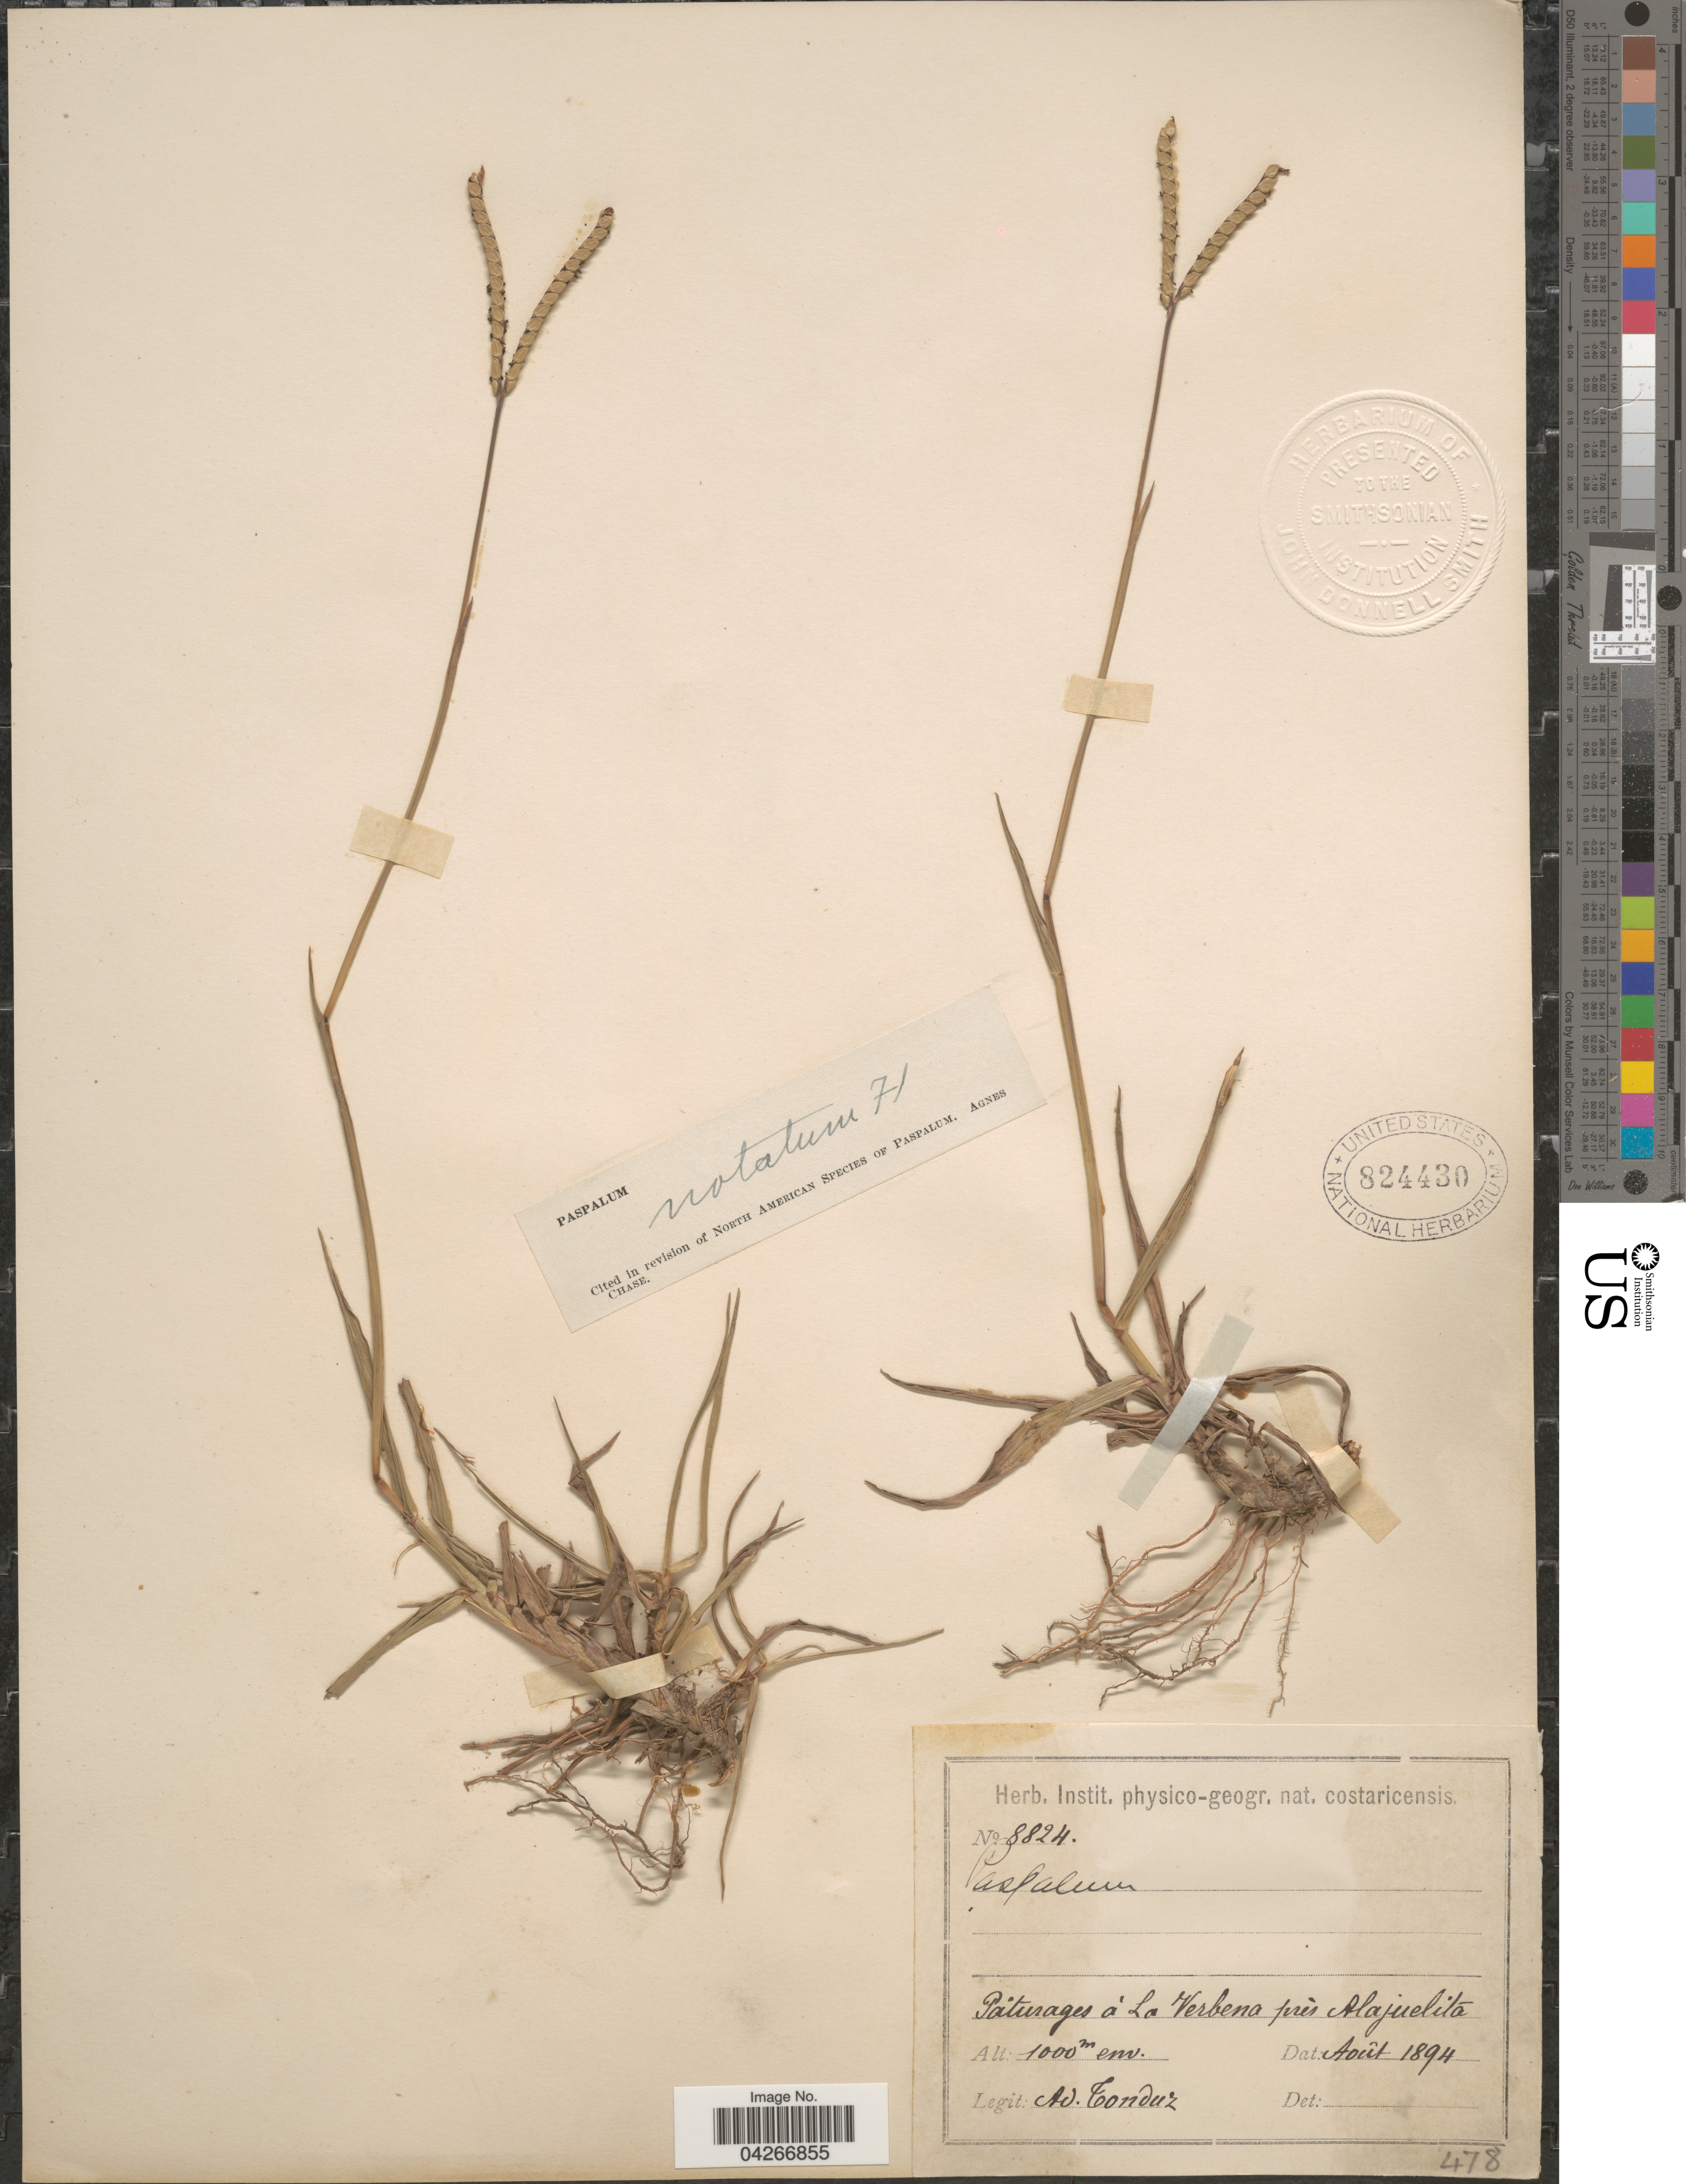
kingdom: Plantae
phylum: Tracheophyta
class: Liliopsida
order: Poales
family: Poaceae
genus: Paspalum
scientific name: Paspalum notatum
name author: Flüggé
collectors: A. Tonduz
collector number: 8824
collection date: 1894-08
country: Costa Rica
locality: Páturages á La Verbena près Alajuelita.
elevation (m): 1000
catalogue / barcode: US 824430